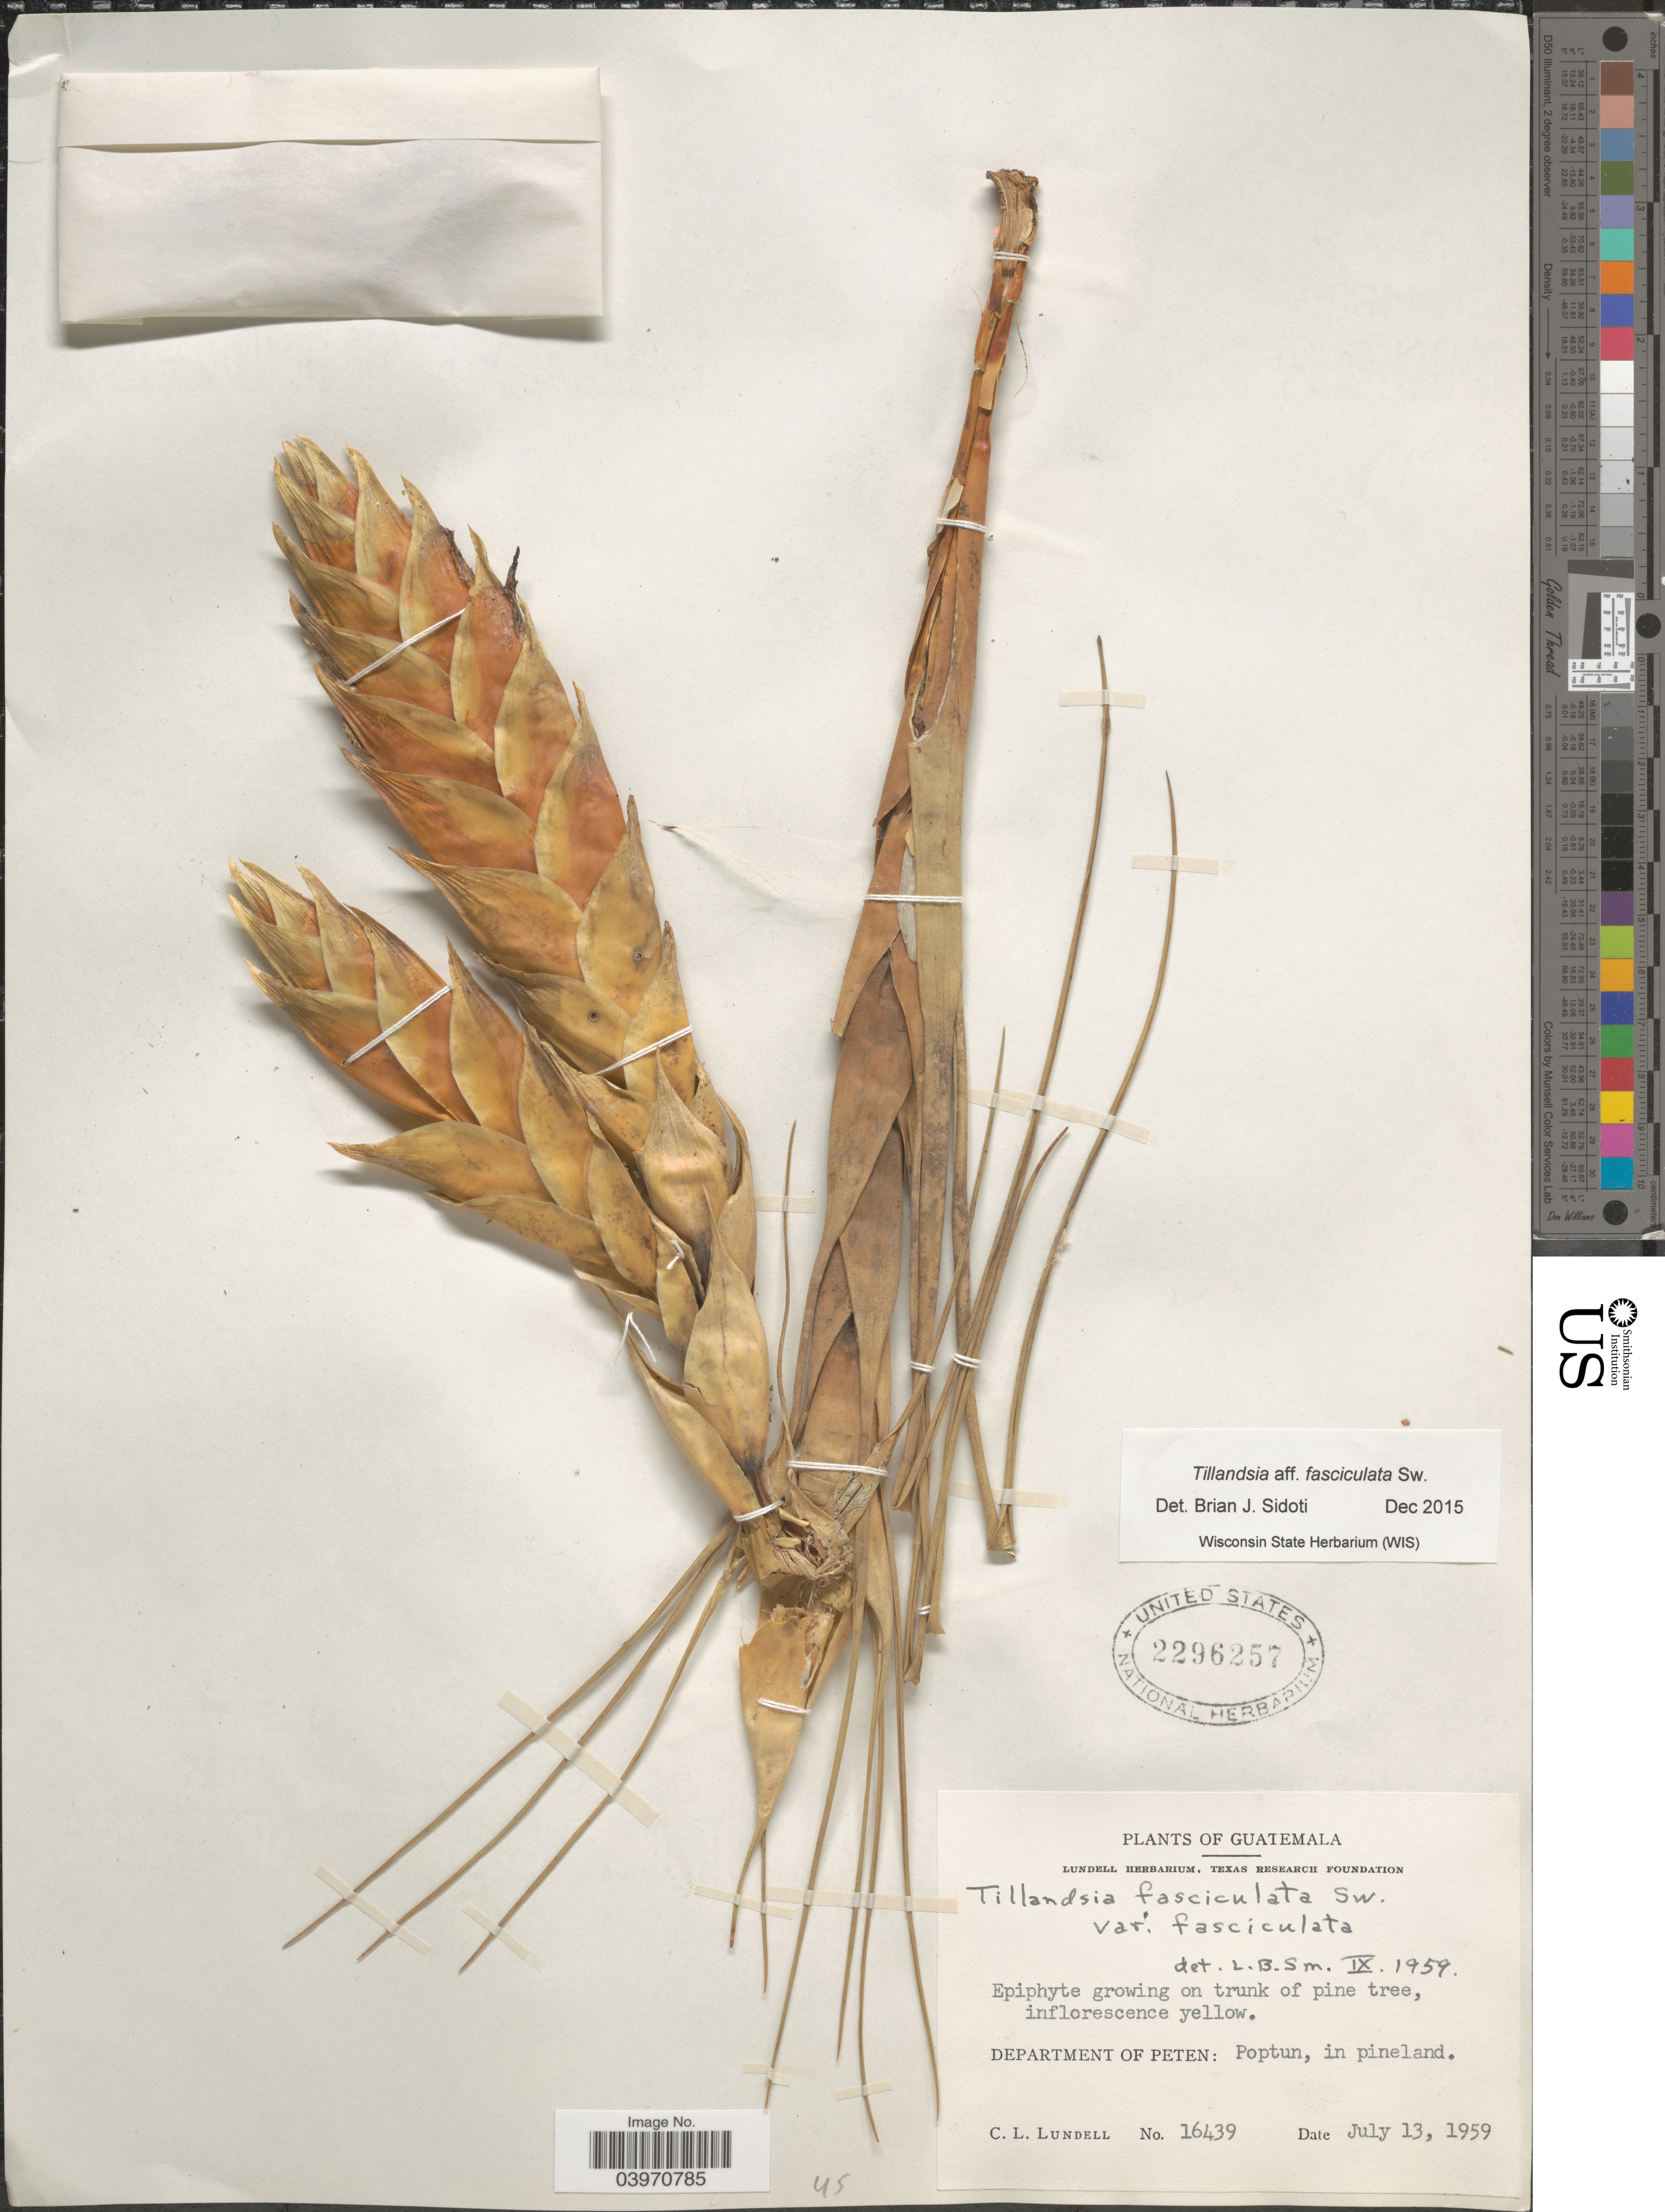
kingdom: Plantae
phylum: Tracheophyta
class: Liliopsida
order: Poales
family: Bromeliaceae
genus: Tillandsia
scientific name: Tillandsia fasciculata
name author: Sw.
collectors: C. L. Lundell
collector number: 16439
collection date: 1959-07-13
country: Guatemala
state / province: El Peten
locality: Department of Peten: Poptun, in pineland.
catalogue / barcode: US 2296257